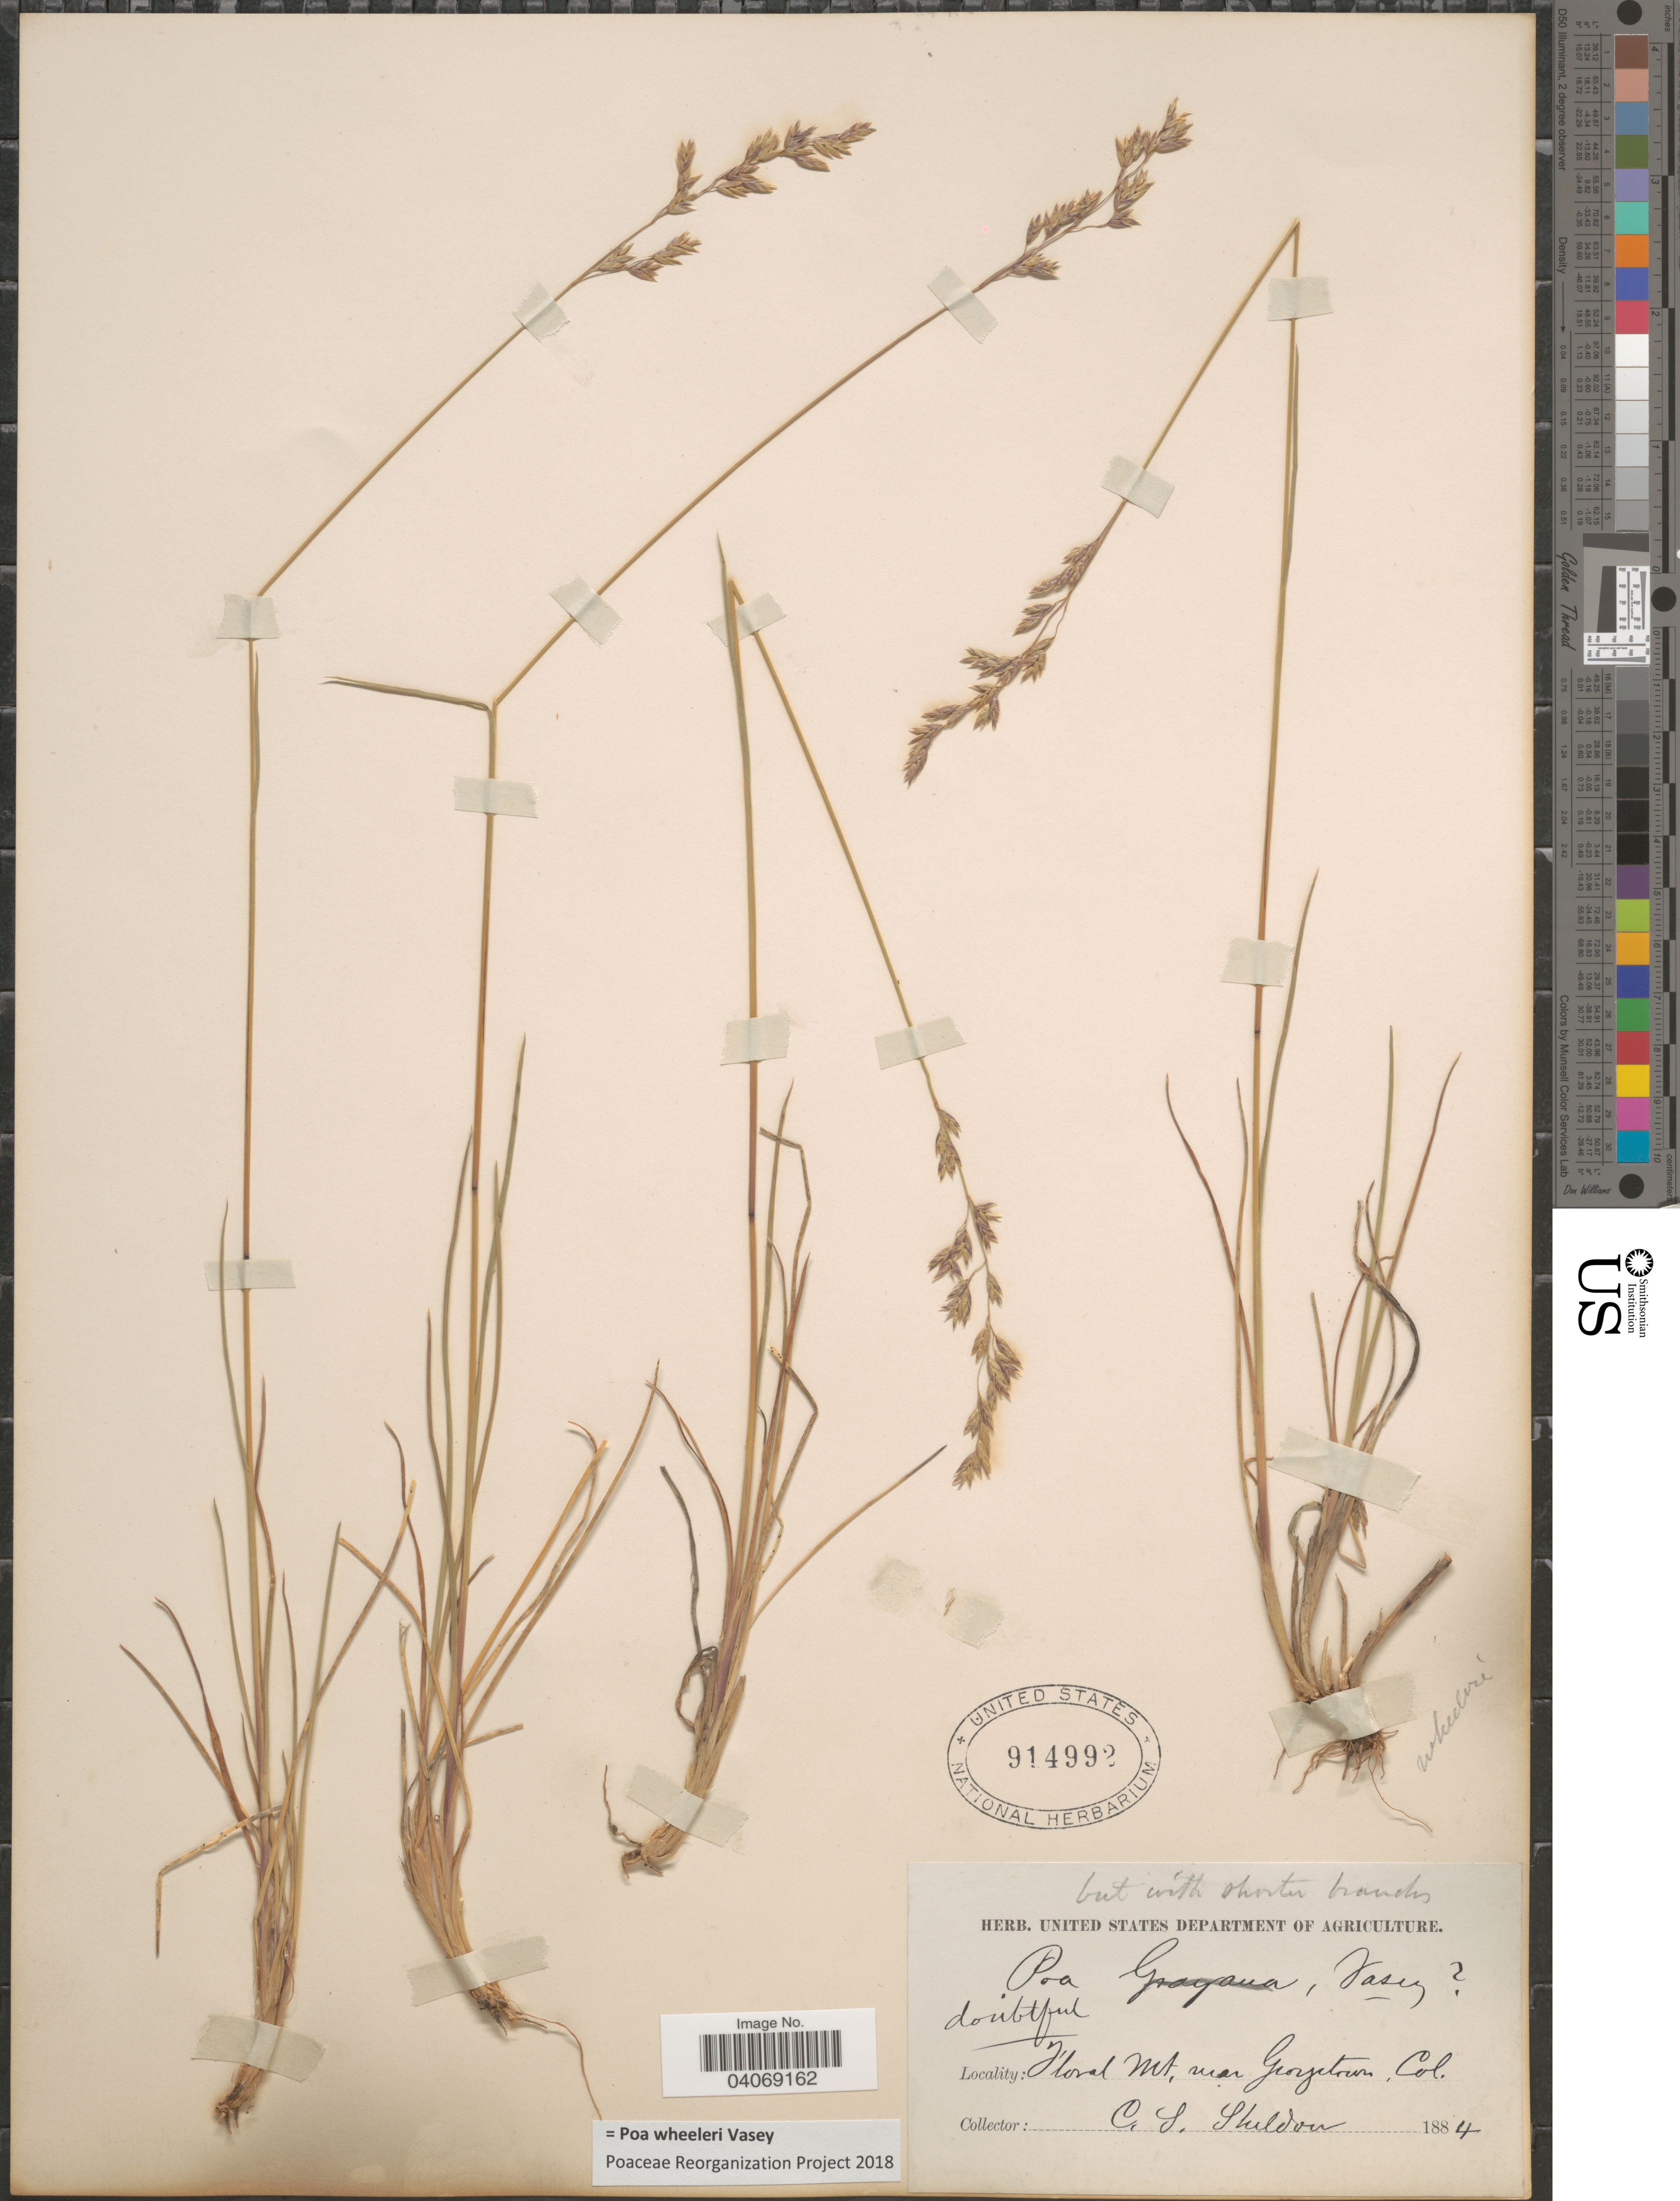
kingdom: Plantae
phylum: Tracheophyta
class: Liliopsida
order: Poales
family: Poaceae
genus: Poa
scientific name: Poa wheeleri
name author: Vasey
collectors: C. S. Sheldon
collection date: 1884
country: United States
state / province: Colorado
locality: Floral Mt, near Georgetown.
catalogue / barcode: US 914992